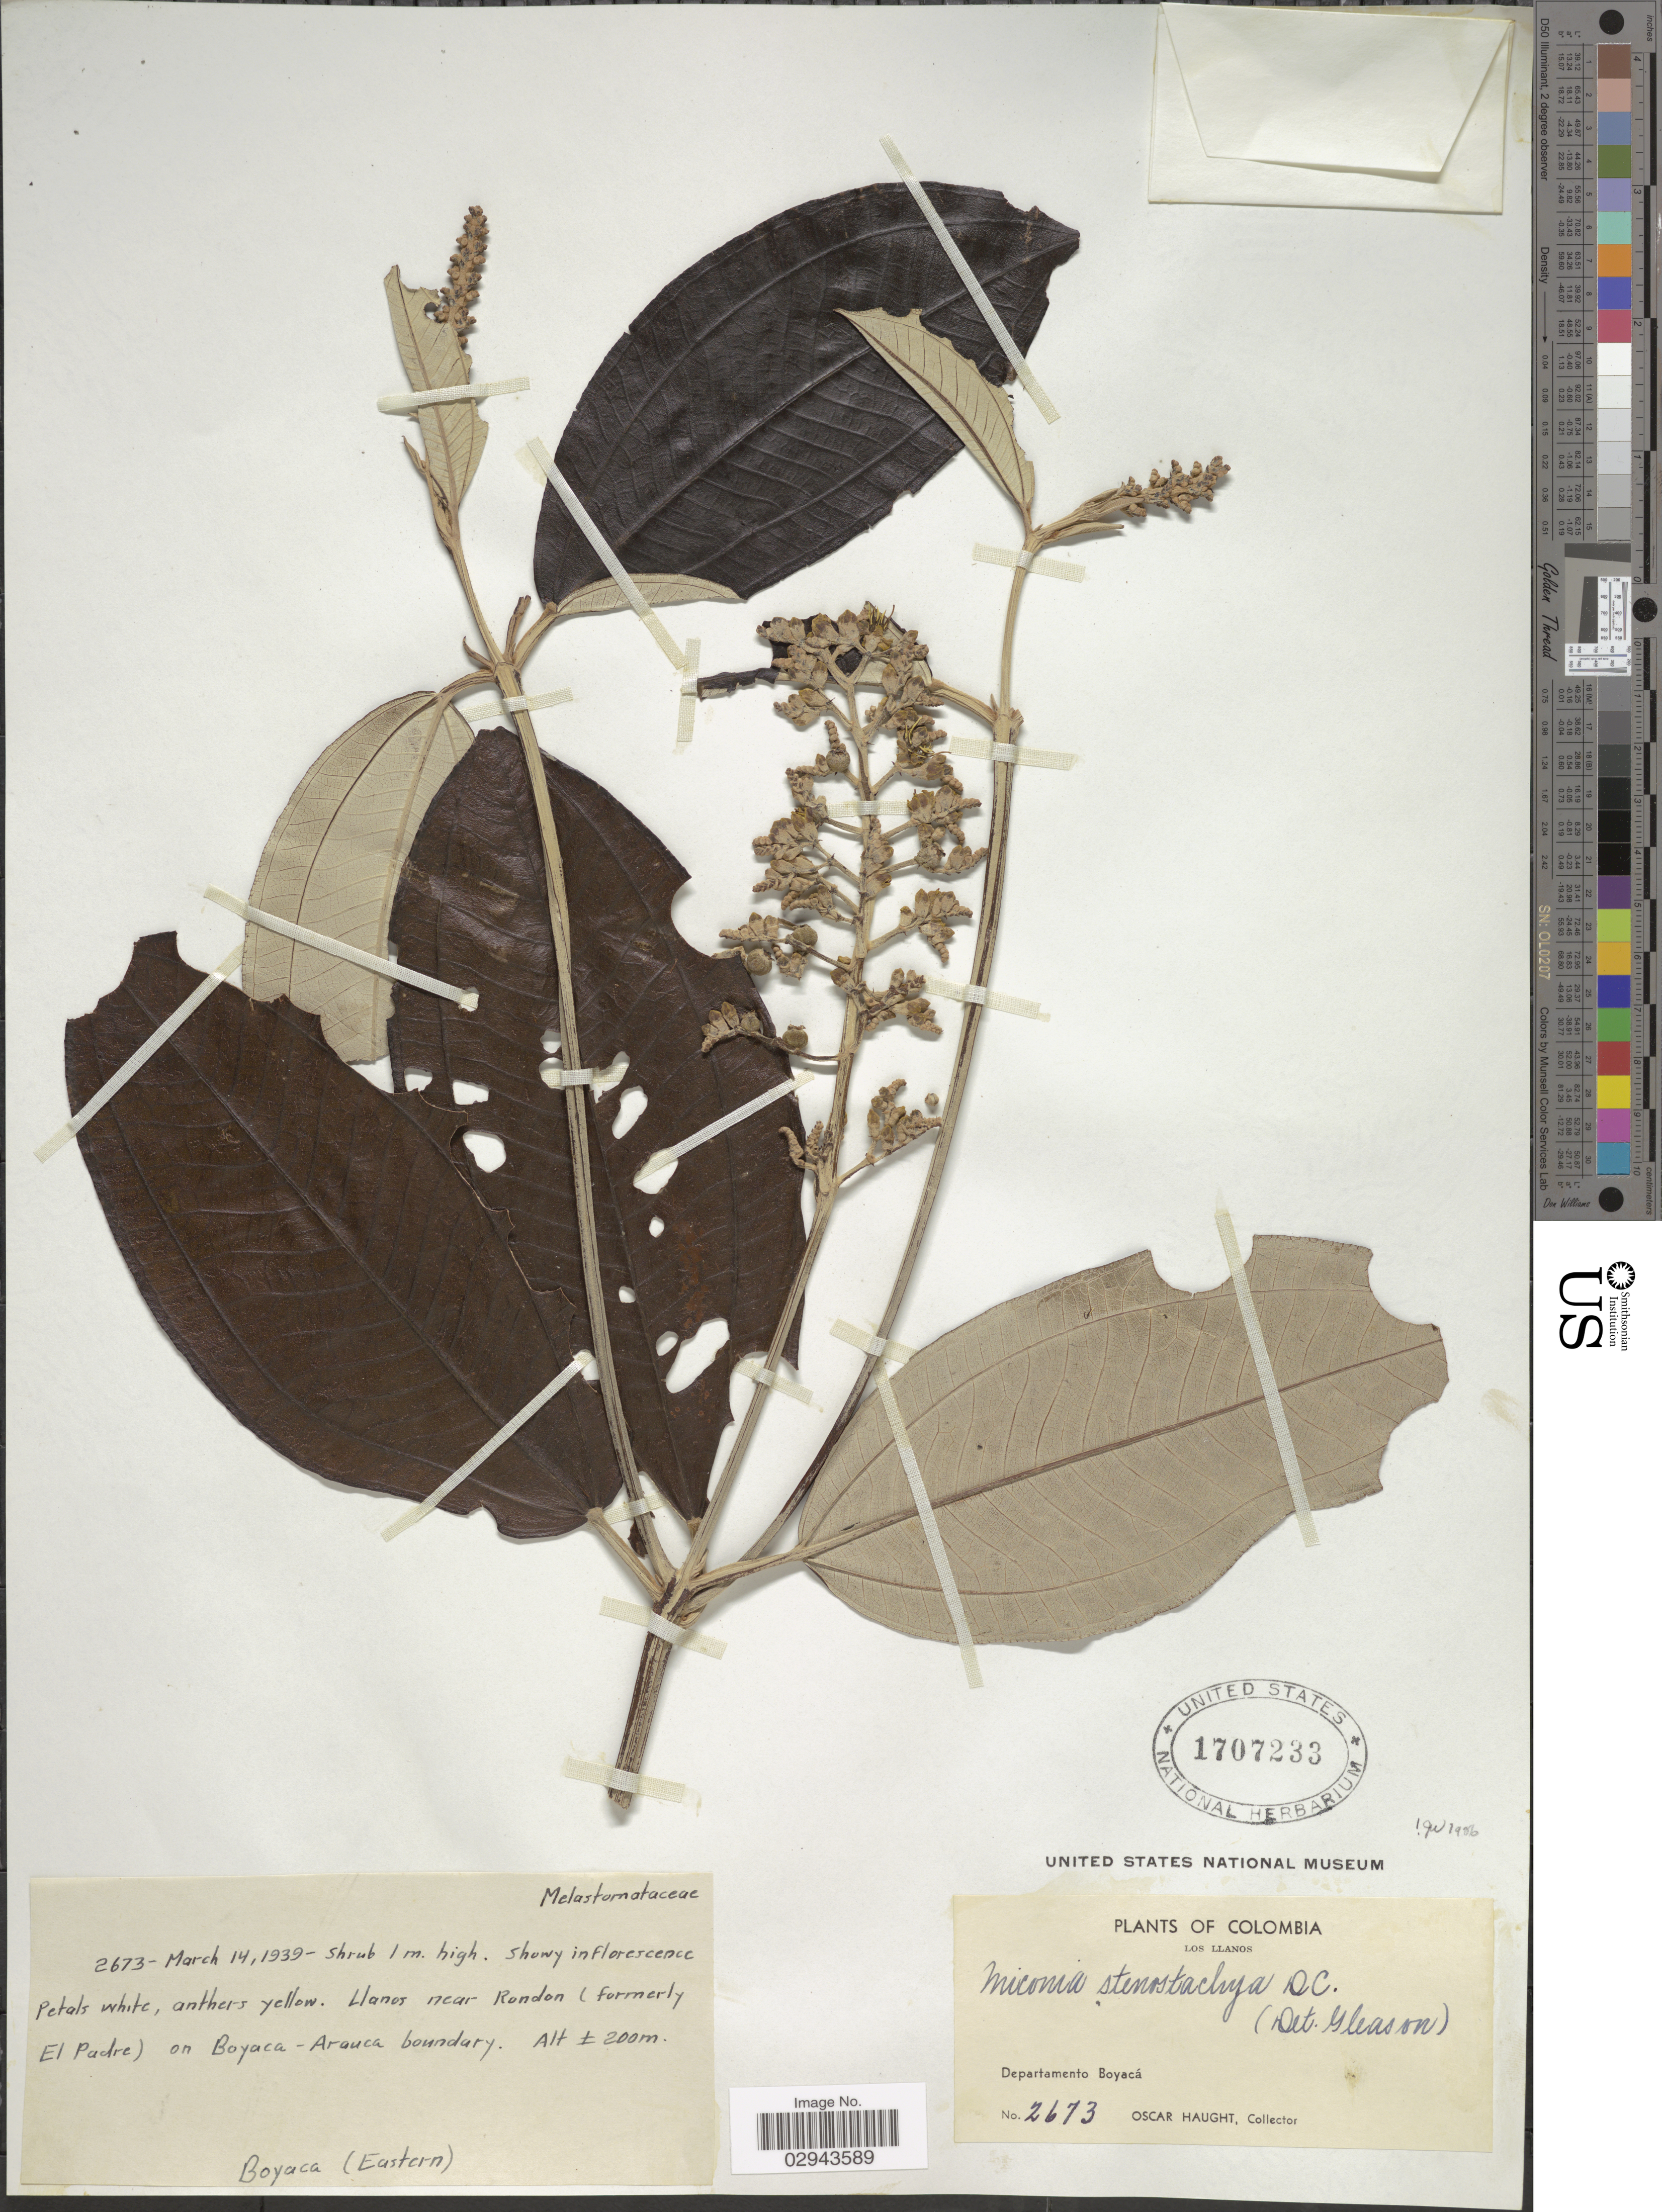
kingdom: Plantae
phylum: Tracheophyta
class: Magnoliopsida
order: Myrtales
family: Melastomataceae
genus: Miconia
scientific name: Miconia stenostachya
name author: DC.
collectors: O. L. Haught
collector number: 2673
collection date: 1939-03-14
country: Colombia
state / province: Boyacá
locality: Los Llanos. Departamento Boyacá. Llanos near Rondon (formerly El Padre) on Boyaca-Aruaca boundary.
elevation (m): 200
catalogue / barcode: US 1707233